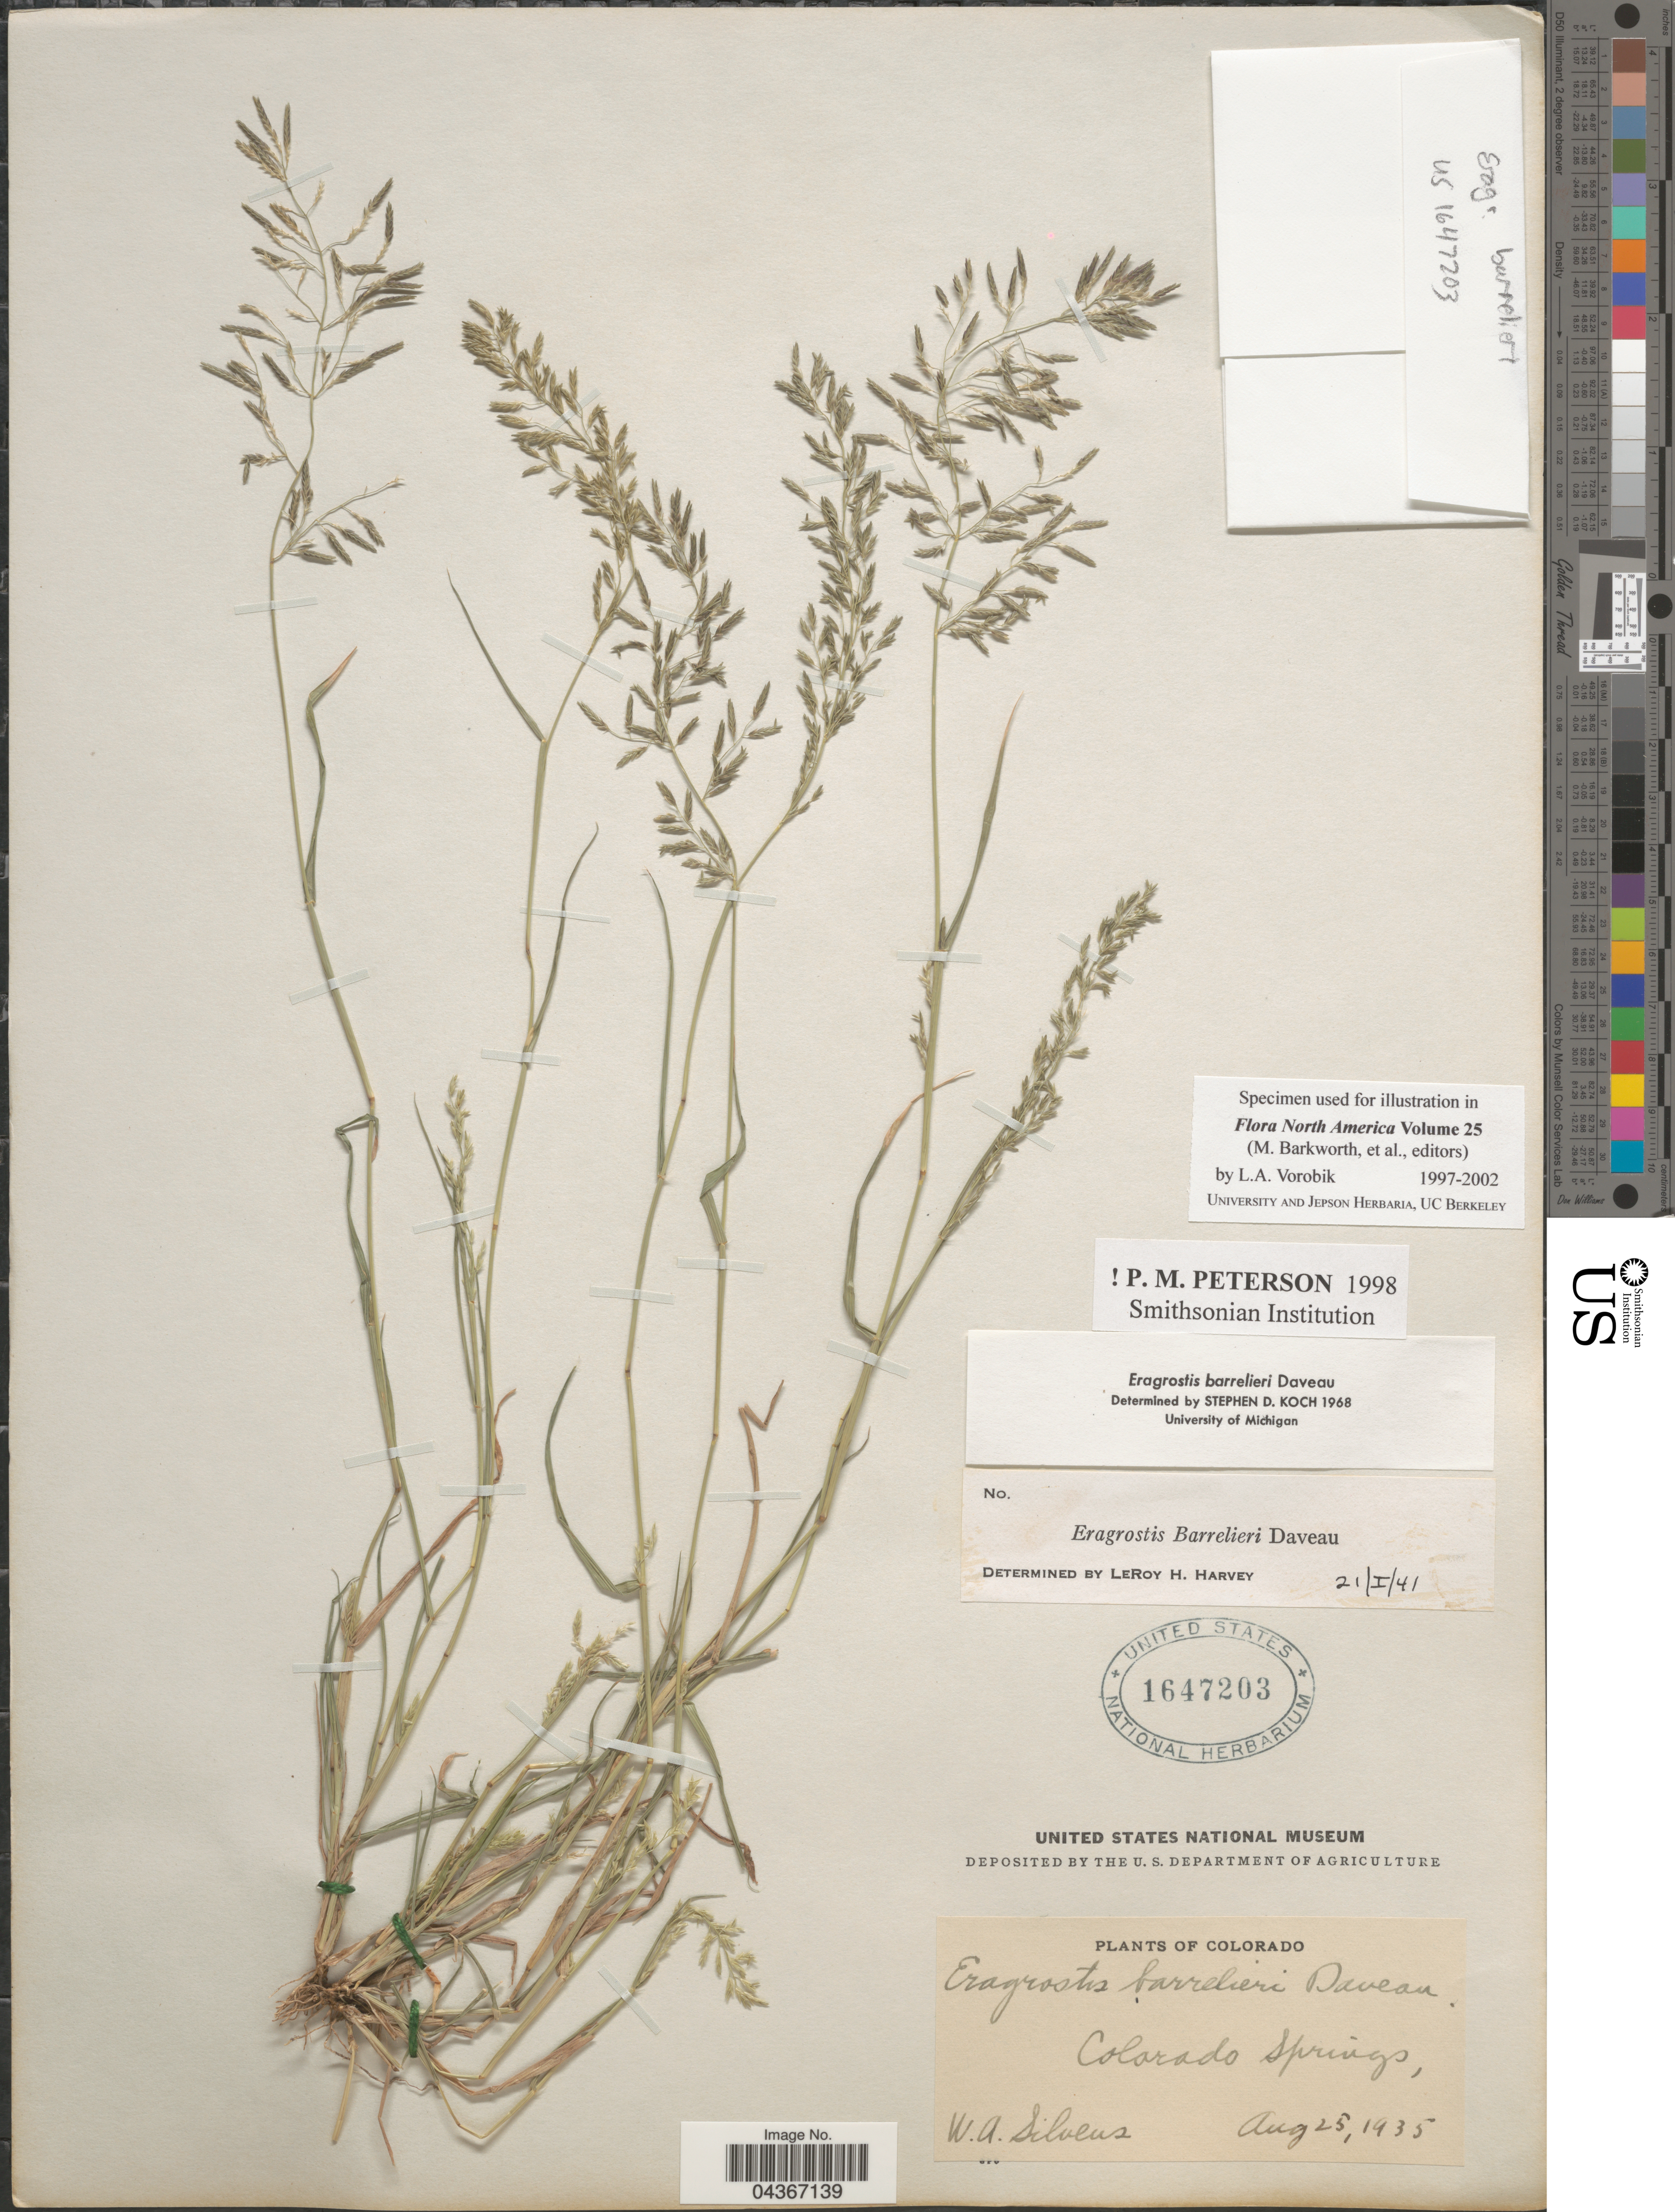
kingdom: Plantae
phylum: Tracheophyta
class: Liliopsida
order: Poales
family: Poaceae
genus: Eragrostis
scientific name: Eragrostis barrelieri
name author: Daveau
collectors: W. Silveus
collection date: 1935-08-25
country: United States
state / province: Colorado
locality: Colorado Springs.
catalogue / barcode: US 1647203